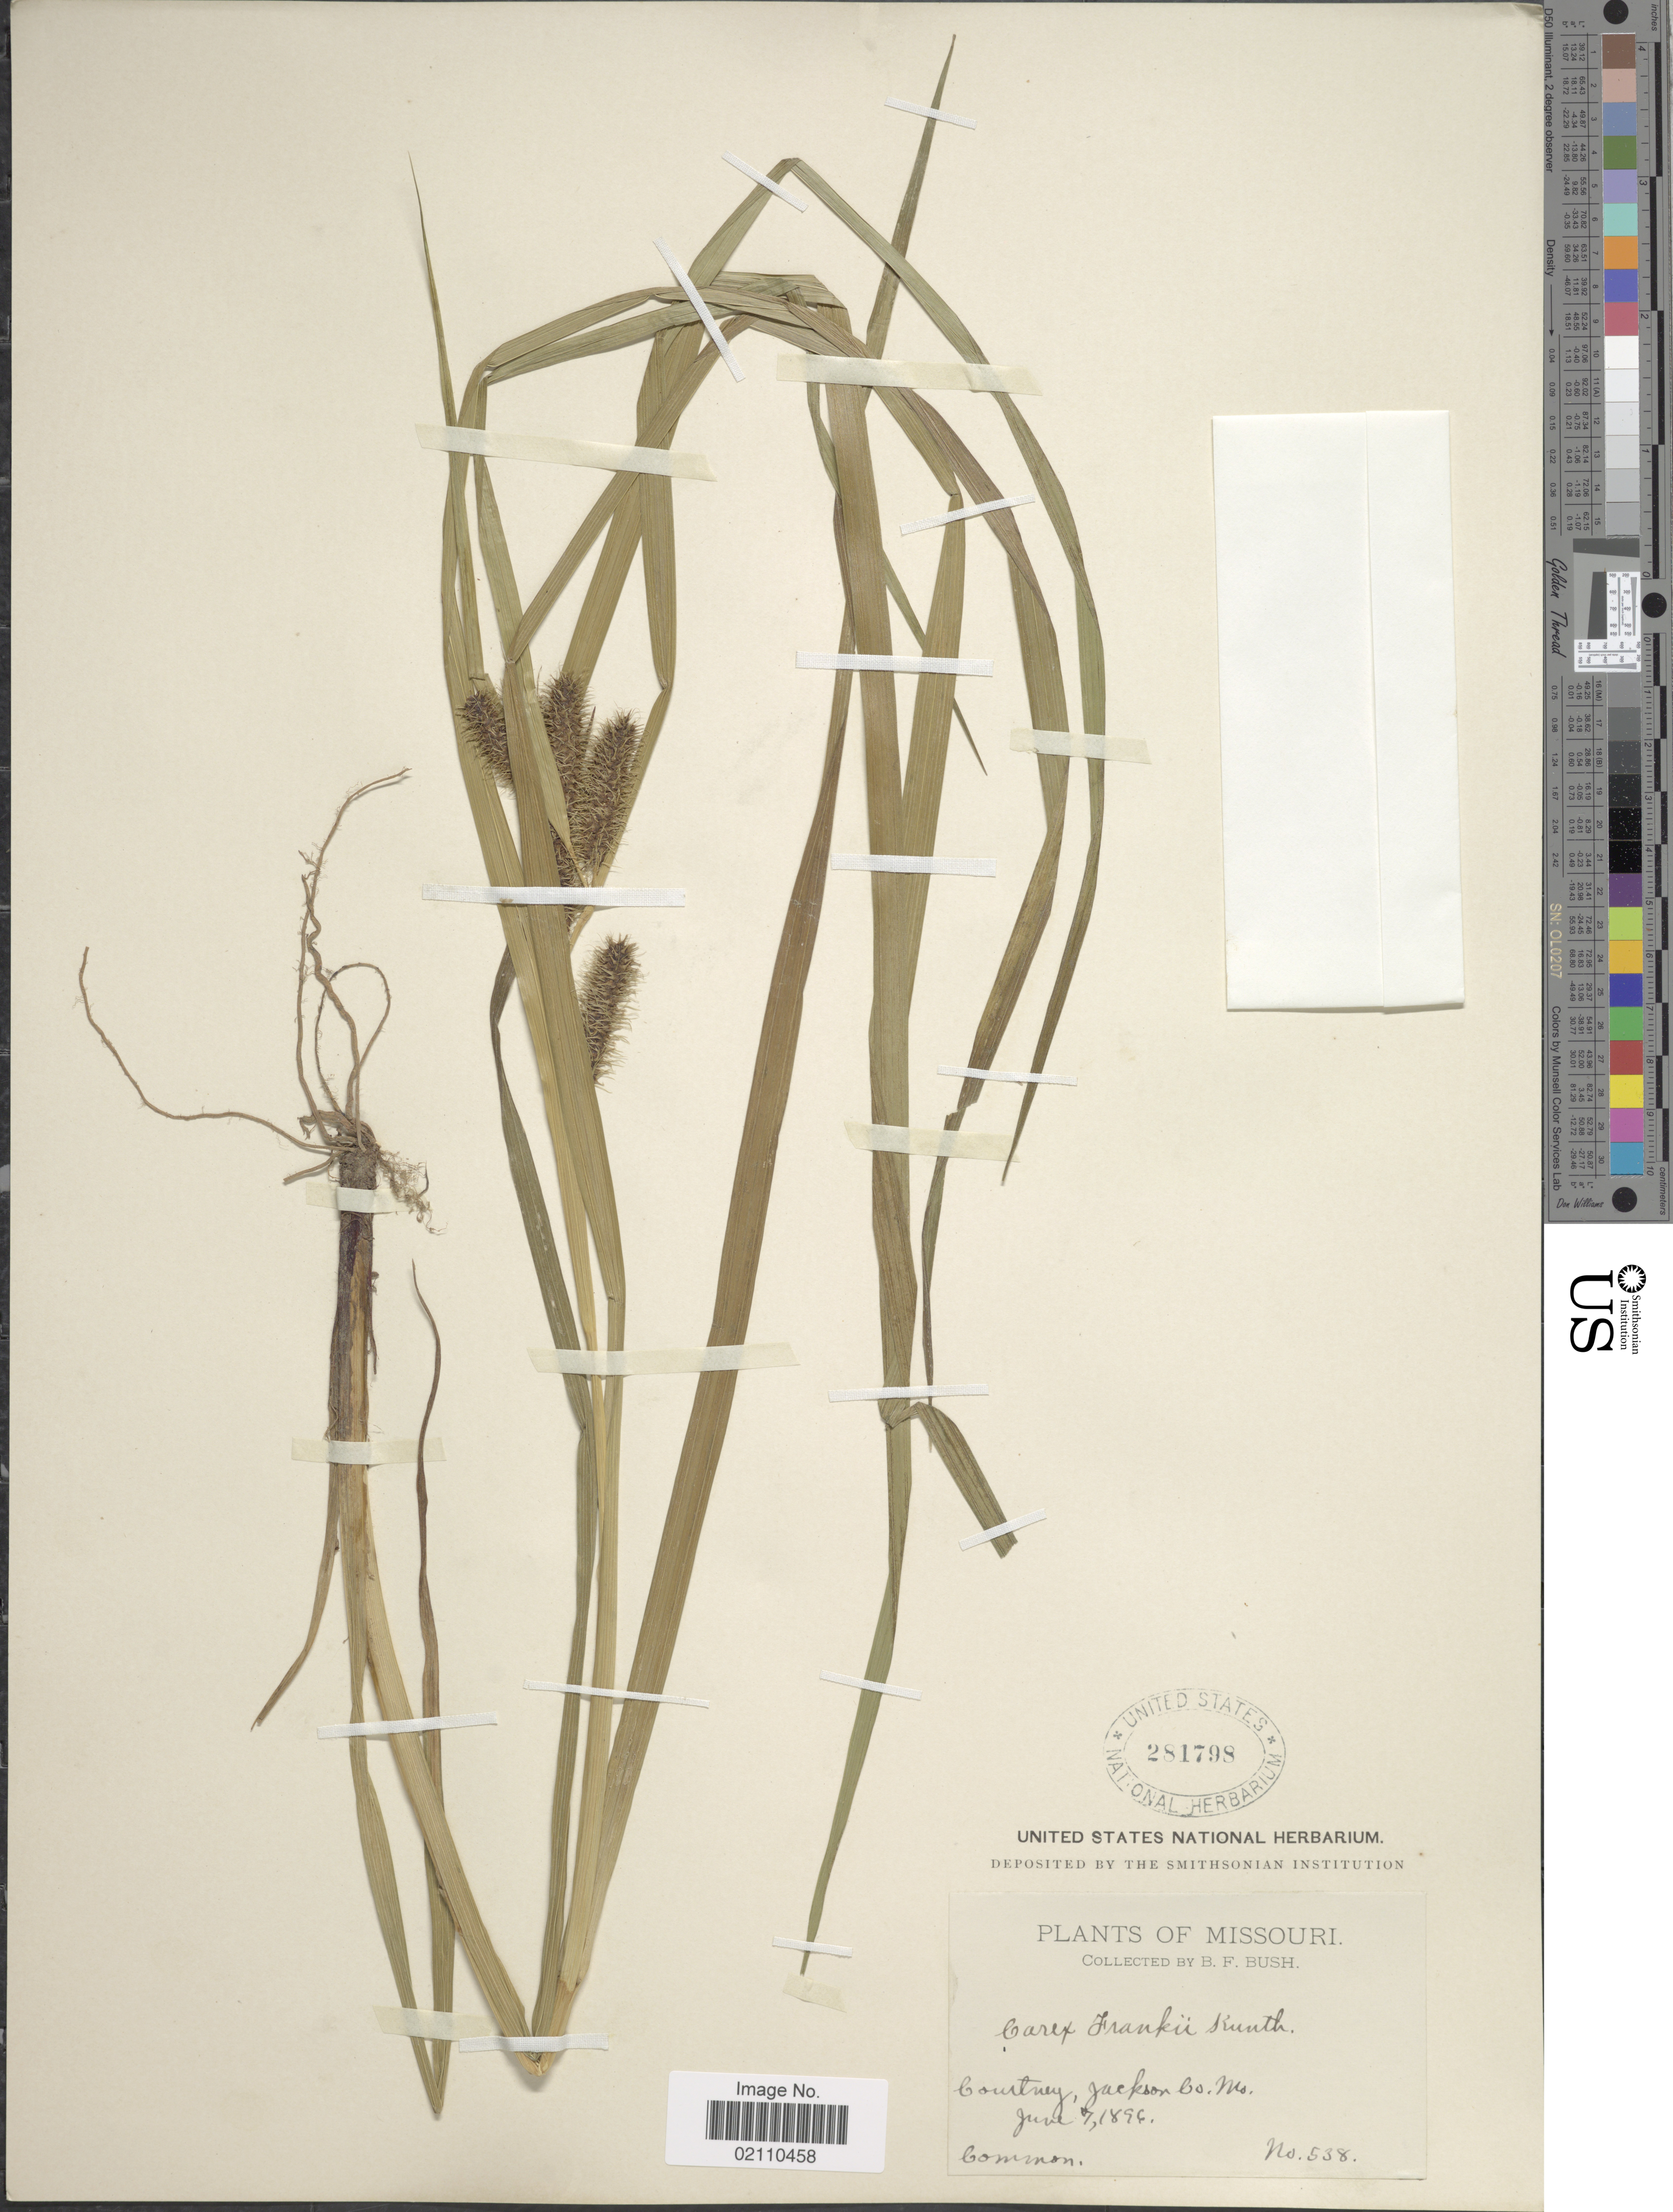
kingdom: Plantae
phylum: Tracheophyta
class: Liliopsida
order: Poales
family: Cyperaceae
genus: Carex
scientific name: Carex frankii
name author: Kunth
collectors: B. F. Bush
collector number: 538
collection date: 1896-06-07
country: United States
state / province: Missouri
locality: Courtney, Jackson Co.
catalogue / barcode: US 281798